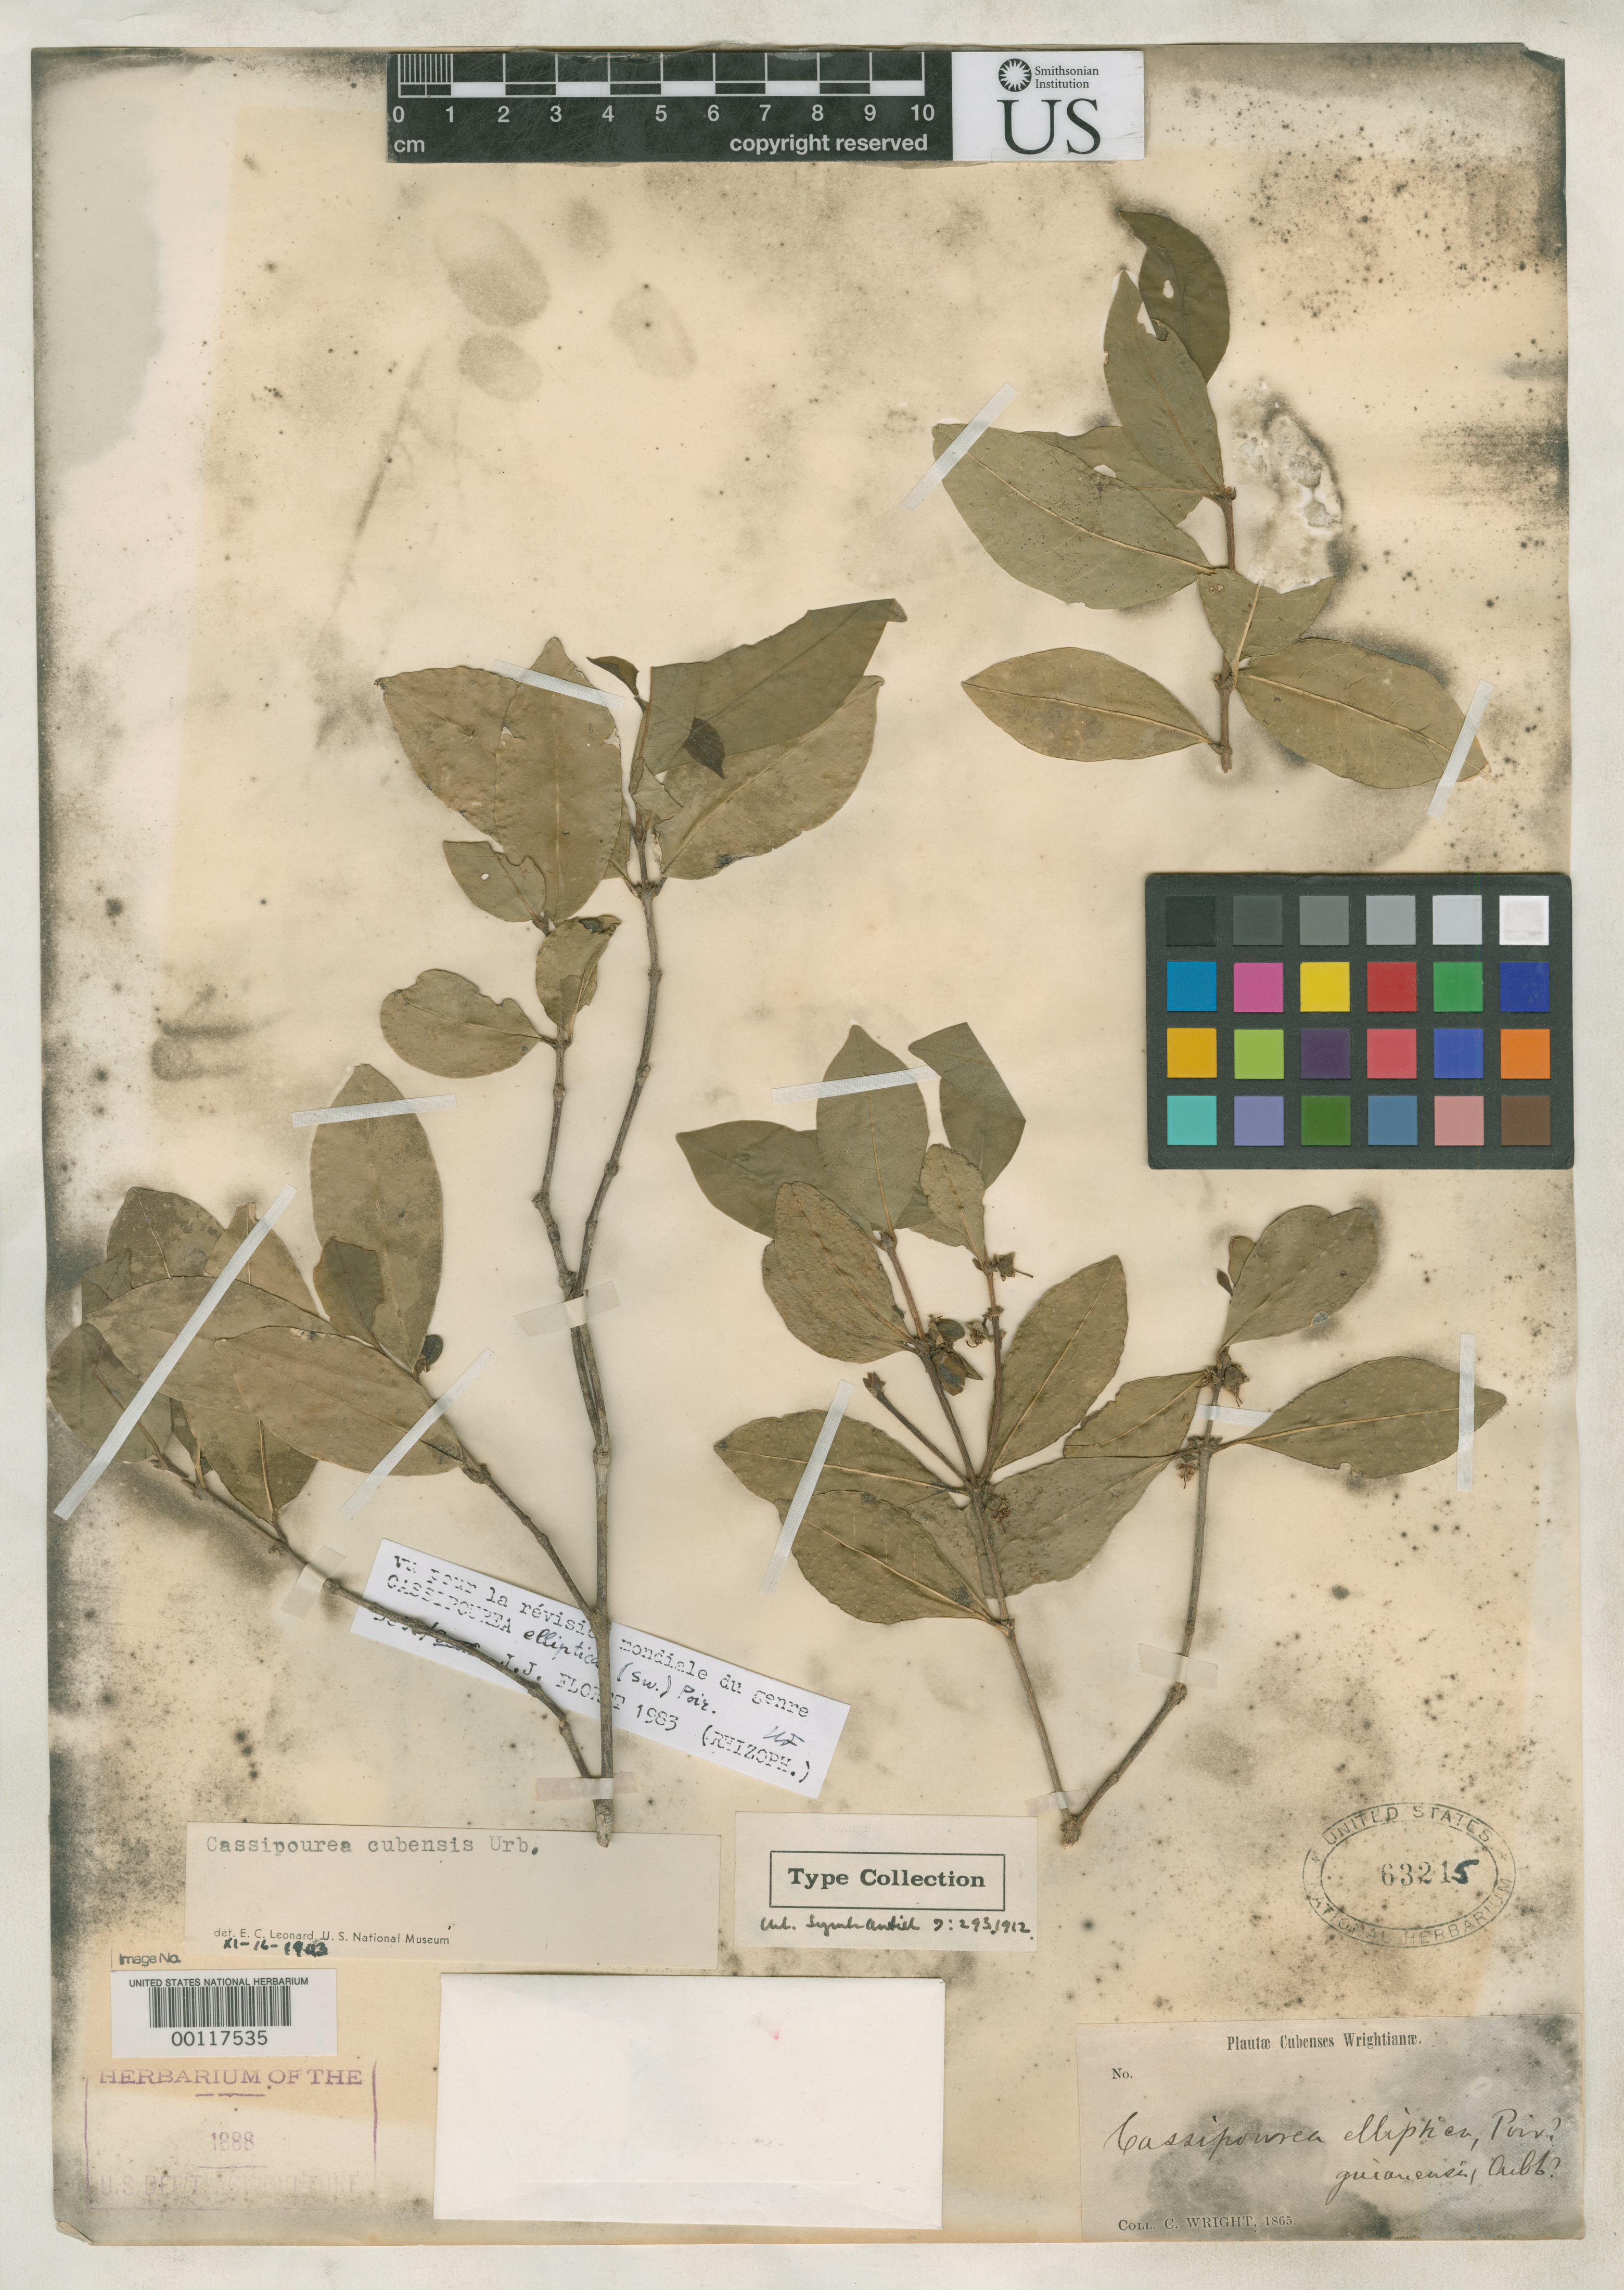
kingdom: Plantae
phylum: Tracheophyta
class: Magnoliopsida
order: Malpighiales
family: Rhizophoraceae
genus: Cassipourea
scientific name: Cassipourea cubensis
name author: Urb.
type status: Type Fragment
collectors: C. Wright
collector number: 2568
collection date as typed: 1865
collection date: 1865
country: Cuba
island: Greater Antilles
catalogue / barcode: US 63215